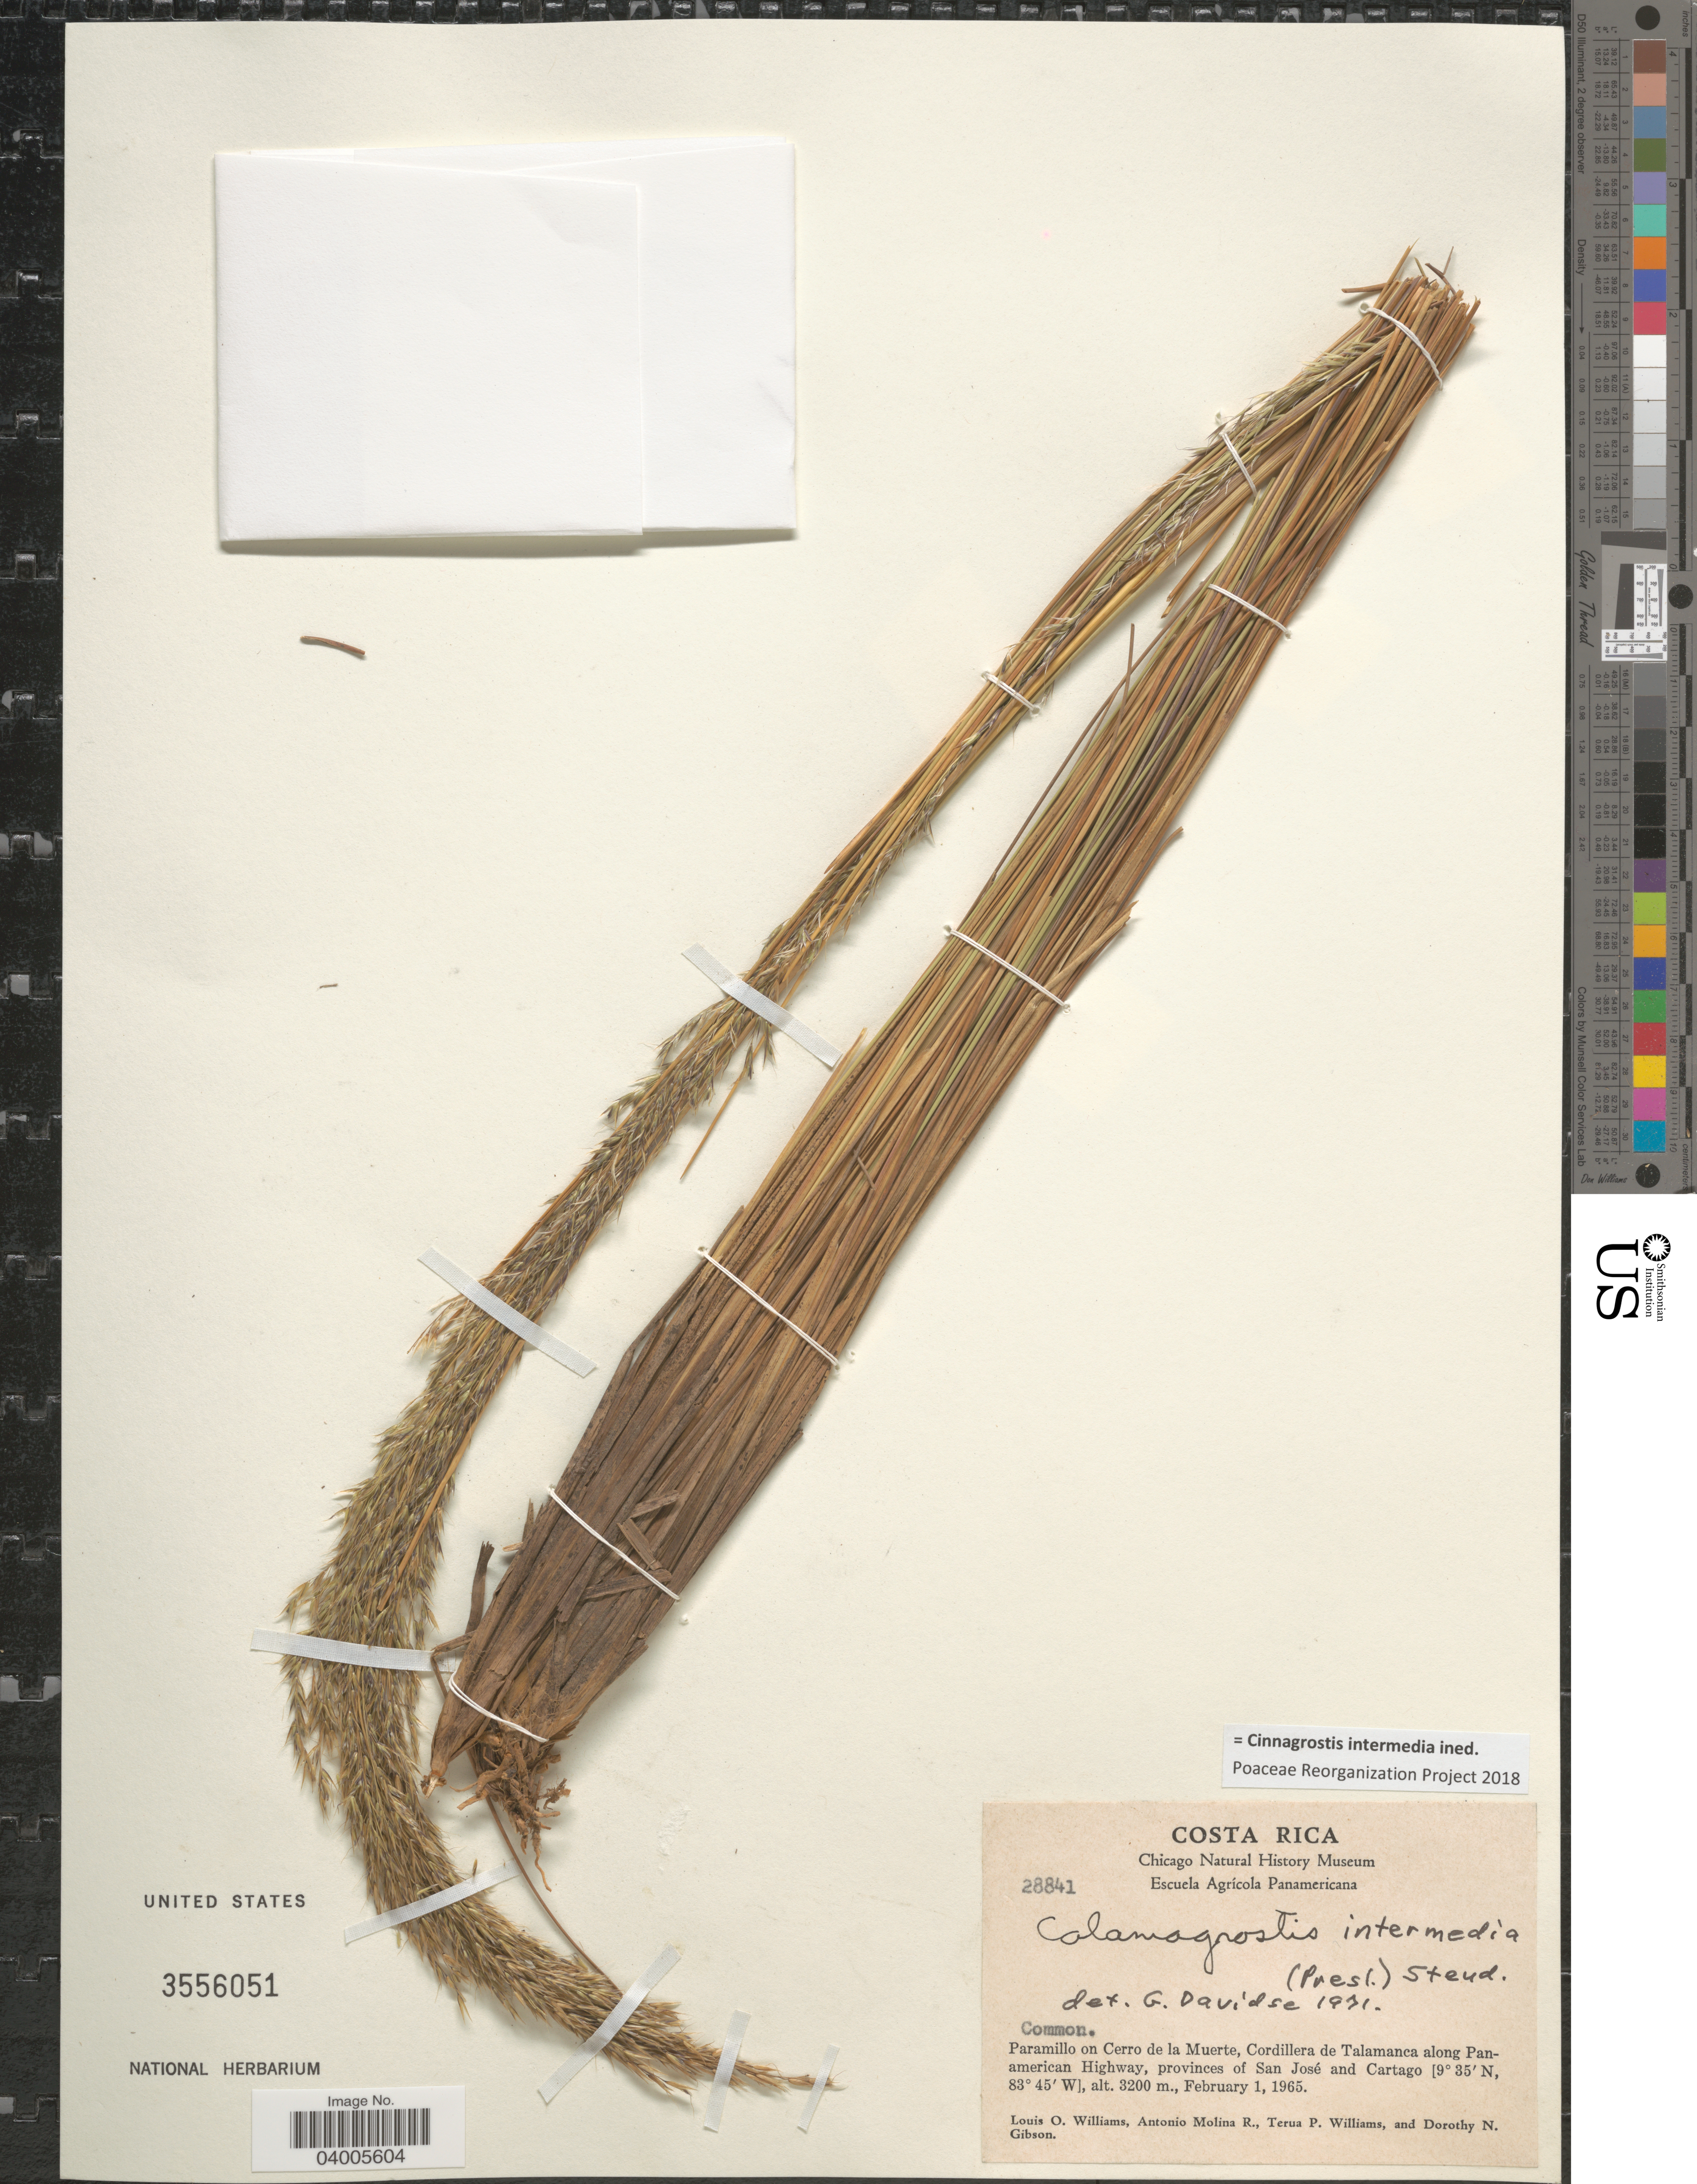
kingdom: Plantae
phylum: Tracheophyta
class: Liliopsida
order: Poales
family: Poaceae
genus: Cinnagrostis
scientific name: Cinnagrostis intermedia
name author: (J. Presl) P.M. Peterson et al.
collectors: L. O. Williams, A. Molina R., T. Williams & D. N. Gibson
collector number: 28841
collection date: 1965-02-01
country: Costa Rica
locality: Paramillo on Cerro de la Muerte, Cordillera de Talamanca along Panamerican Highway, provinces of San José and Cartago.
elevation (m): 3200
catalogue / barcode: US 3556051